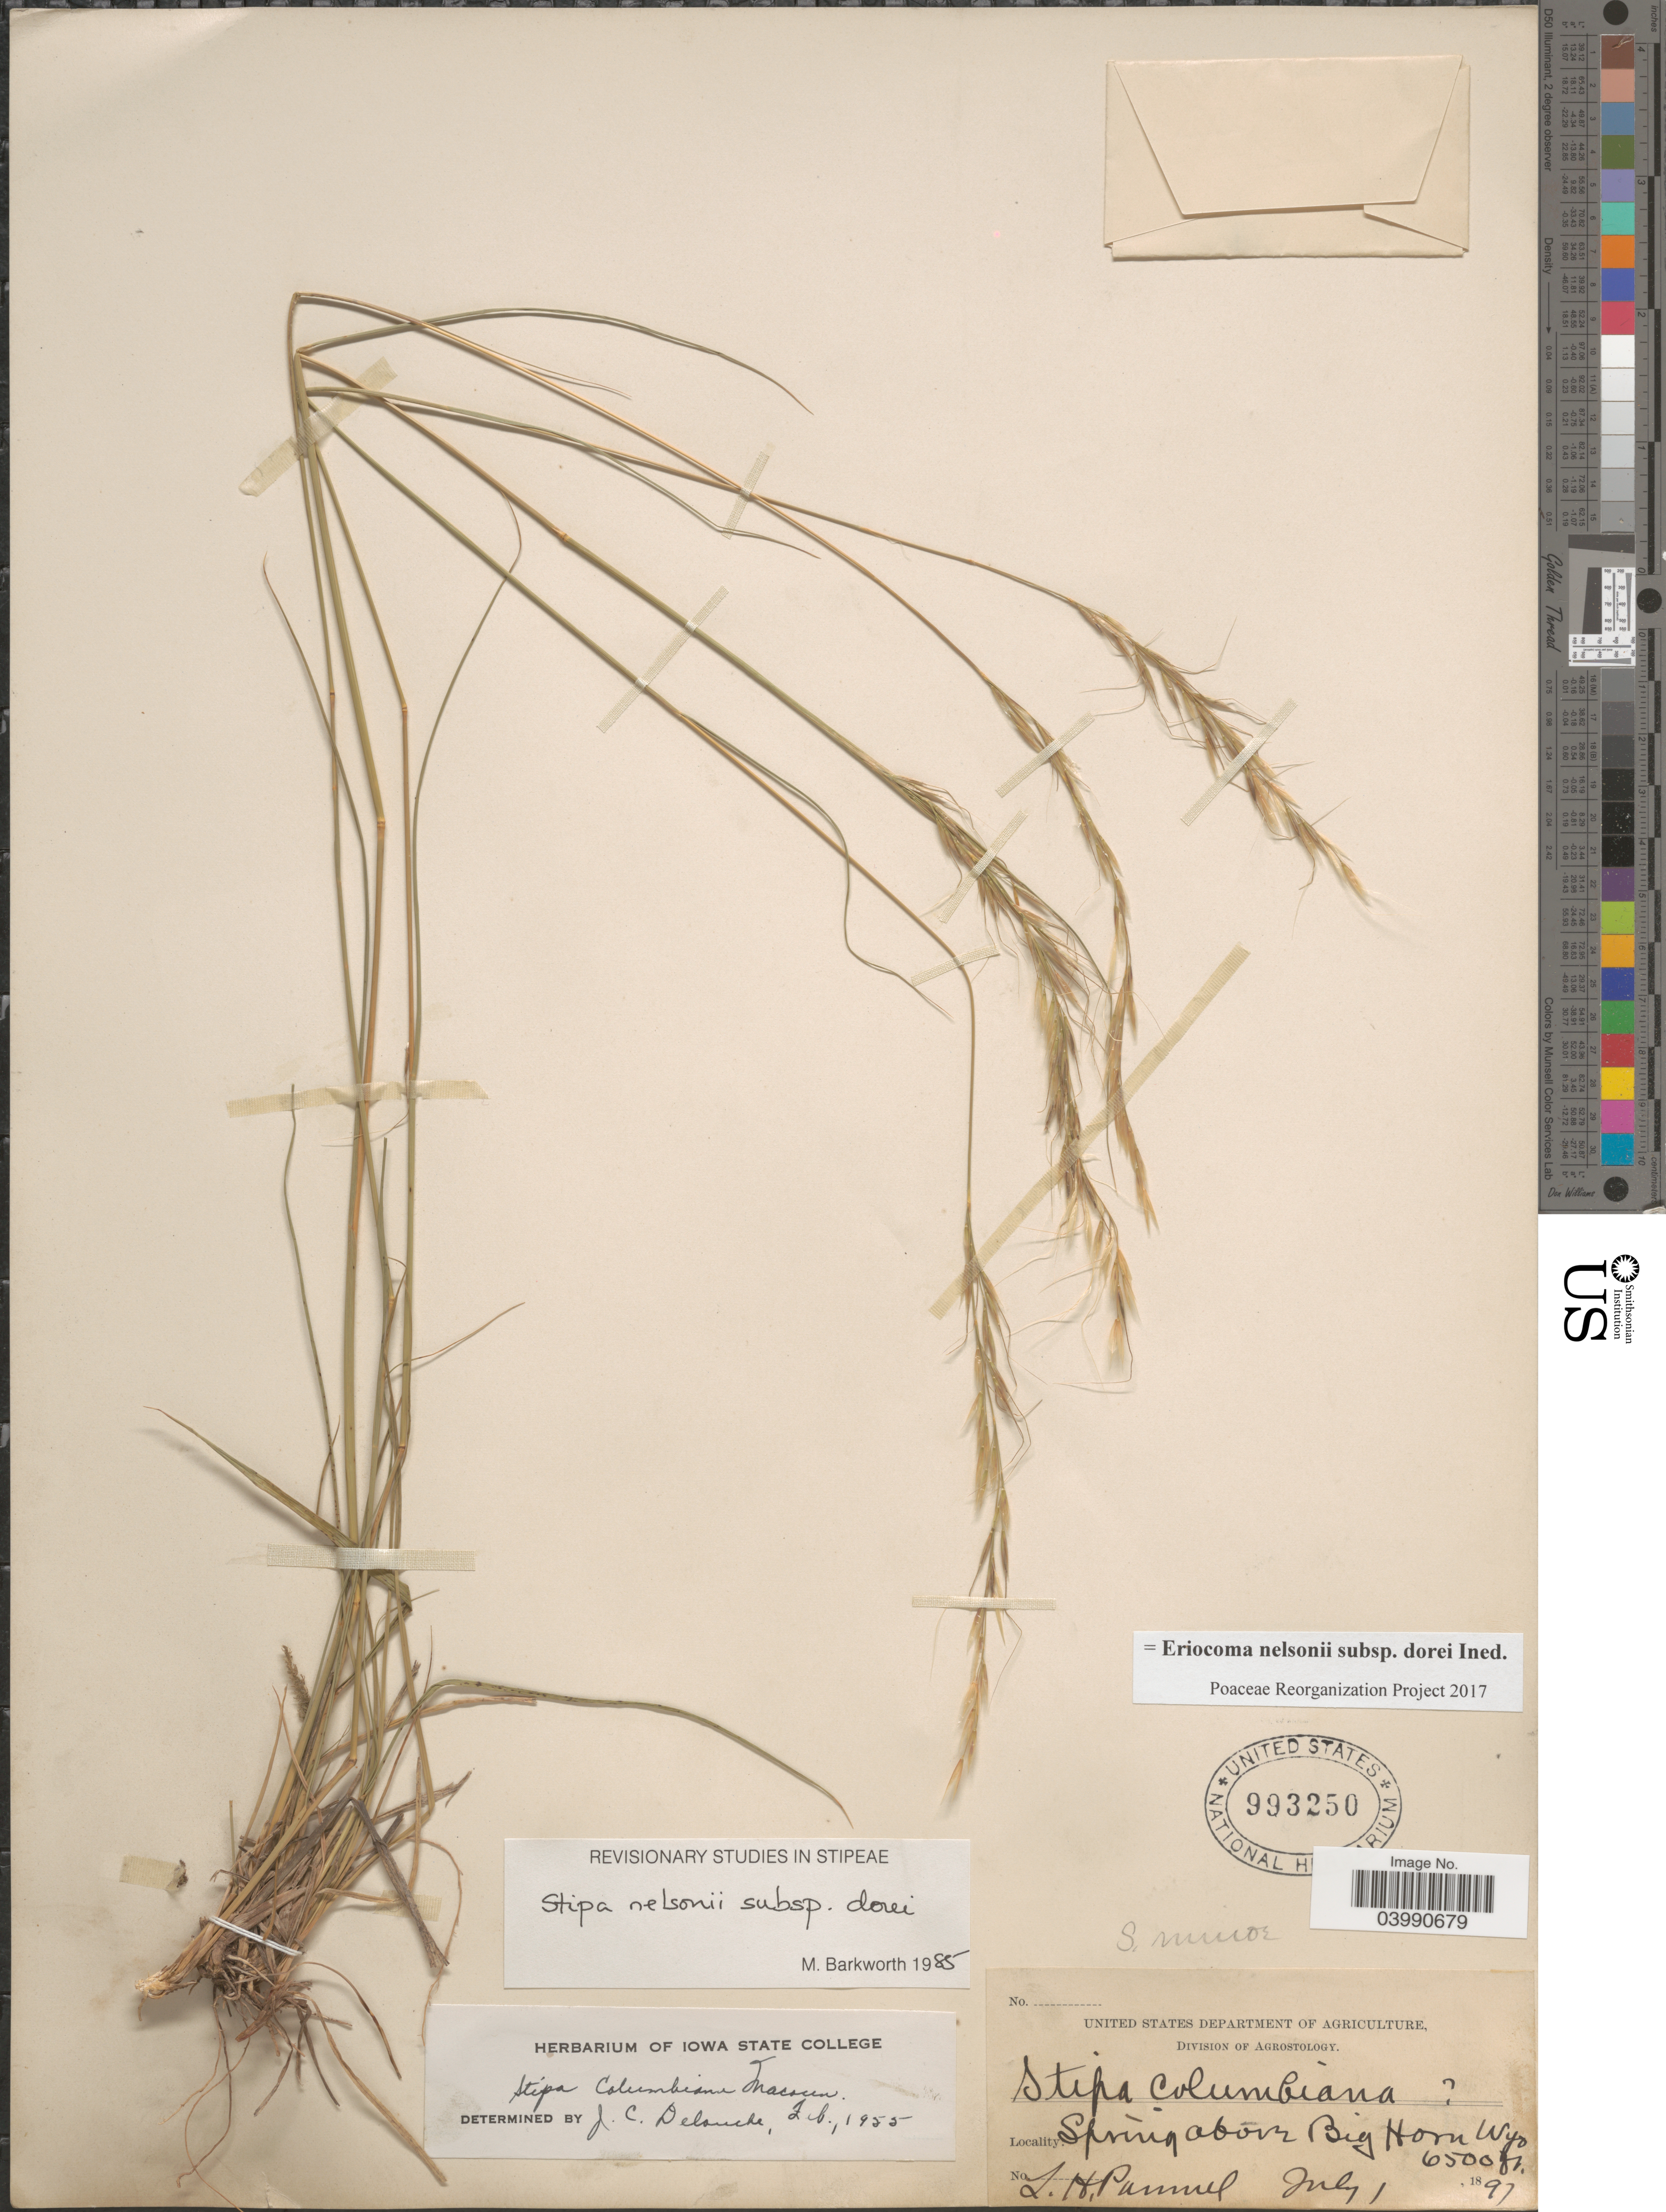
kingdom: Plantae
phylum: Tracheophyta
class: Liliopsida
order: Poales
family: Poaceae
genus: Eriocoma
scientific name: Eriocoma nelsonii subsp. dorei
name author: (Barkworth & J. Maze) Romasch.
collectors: L. Pammel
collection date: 1897-07-01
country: United States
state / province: Wyoming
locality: Spring above Big Horn.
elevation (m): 1981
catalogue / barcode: US 993250